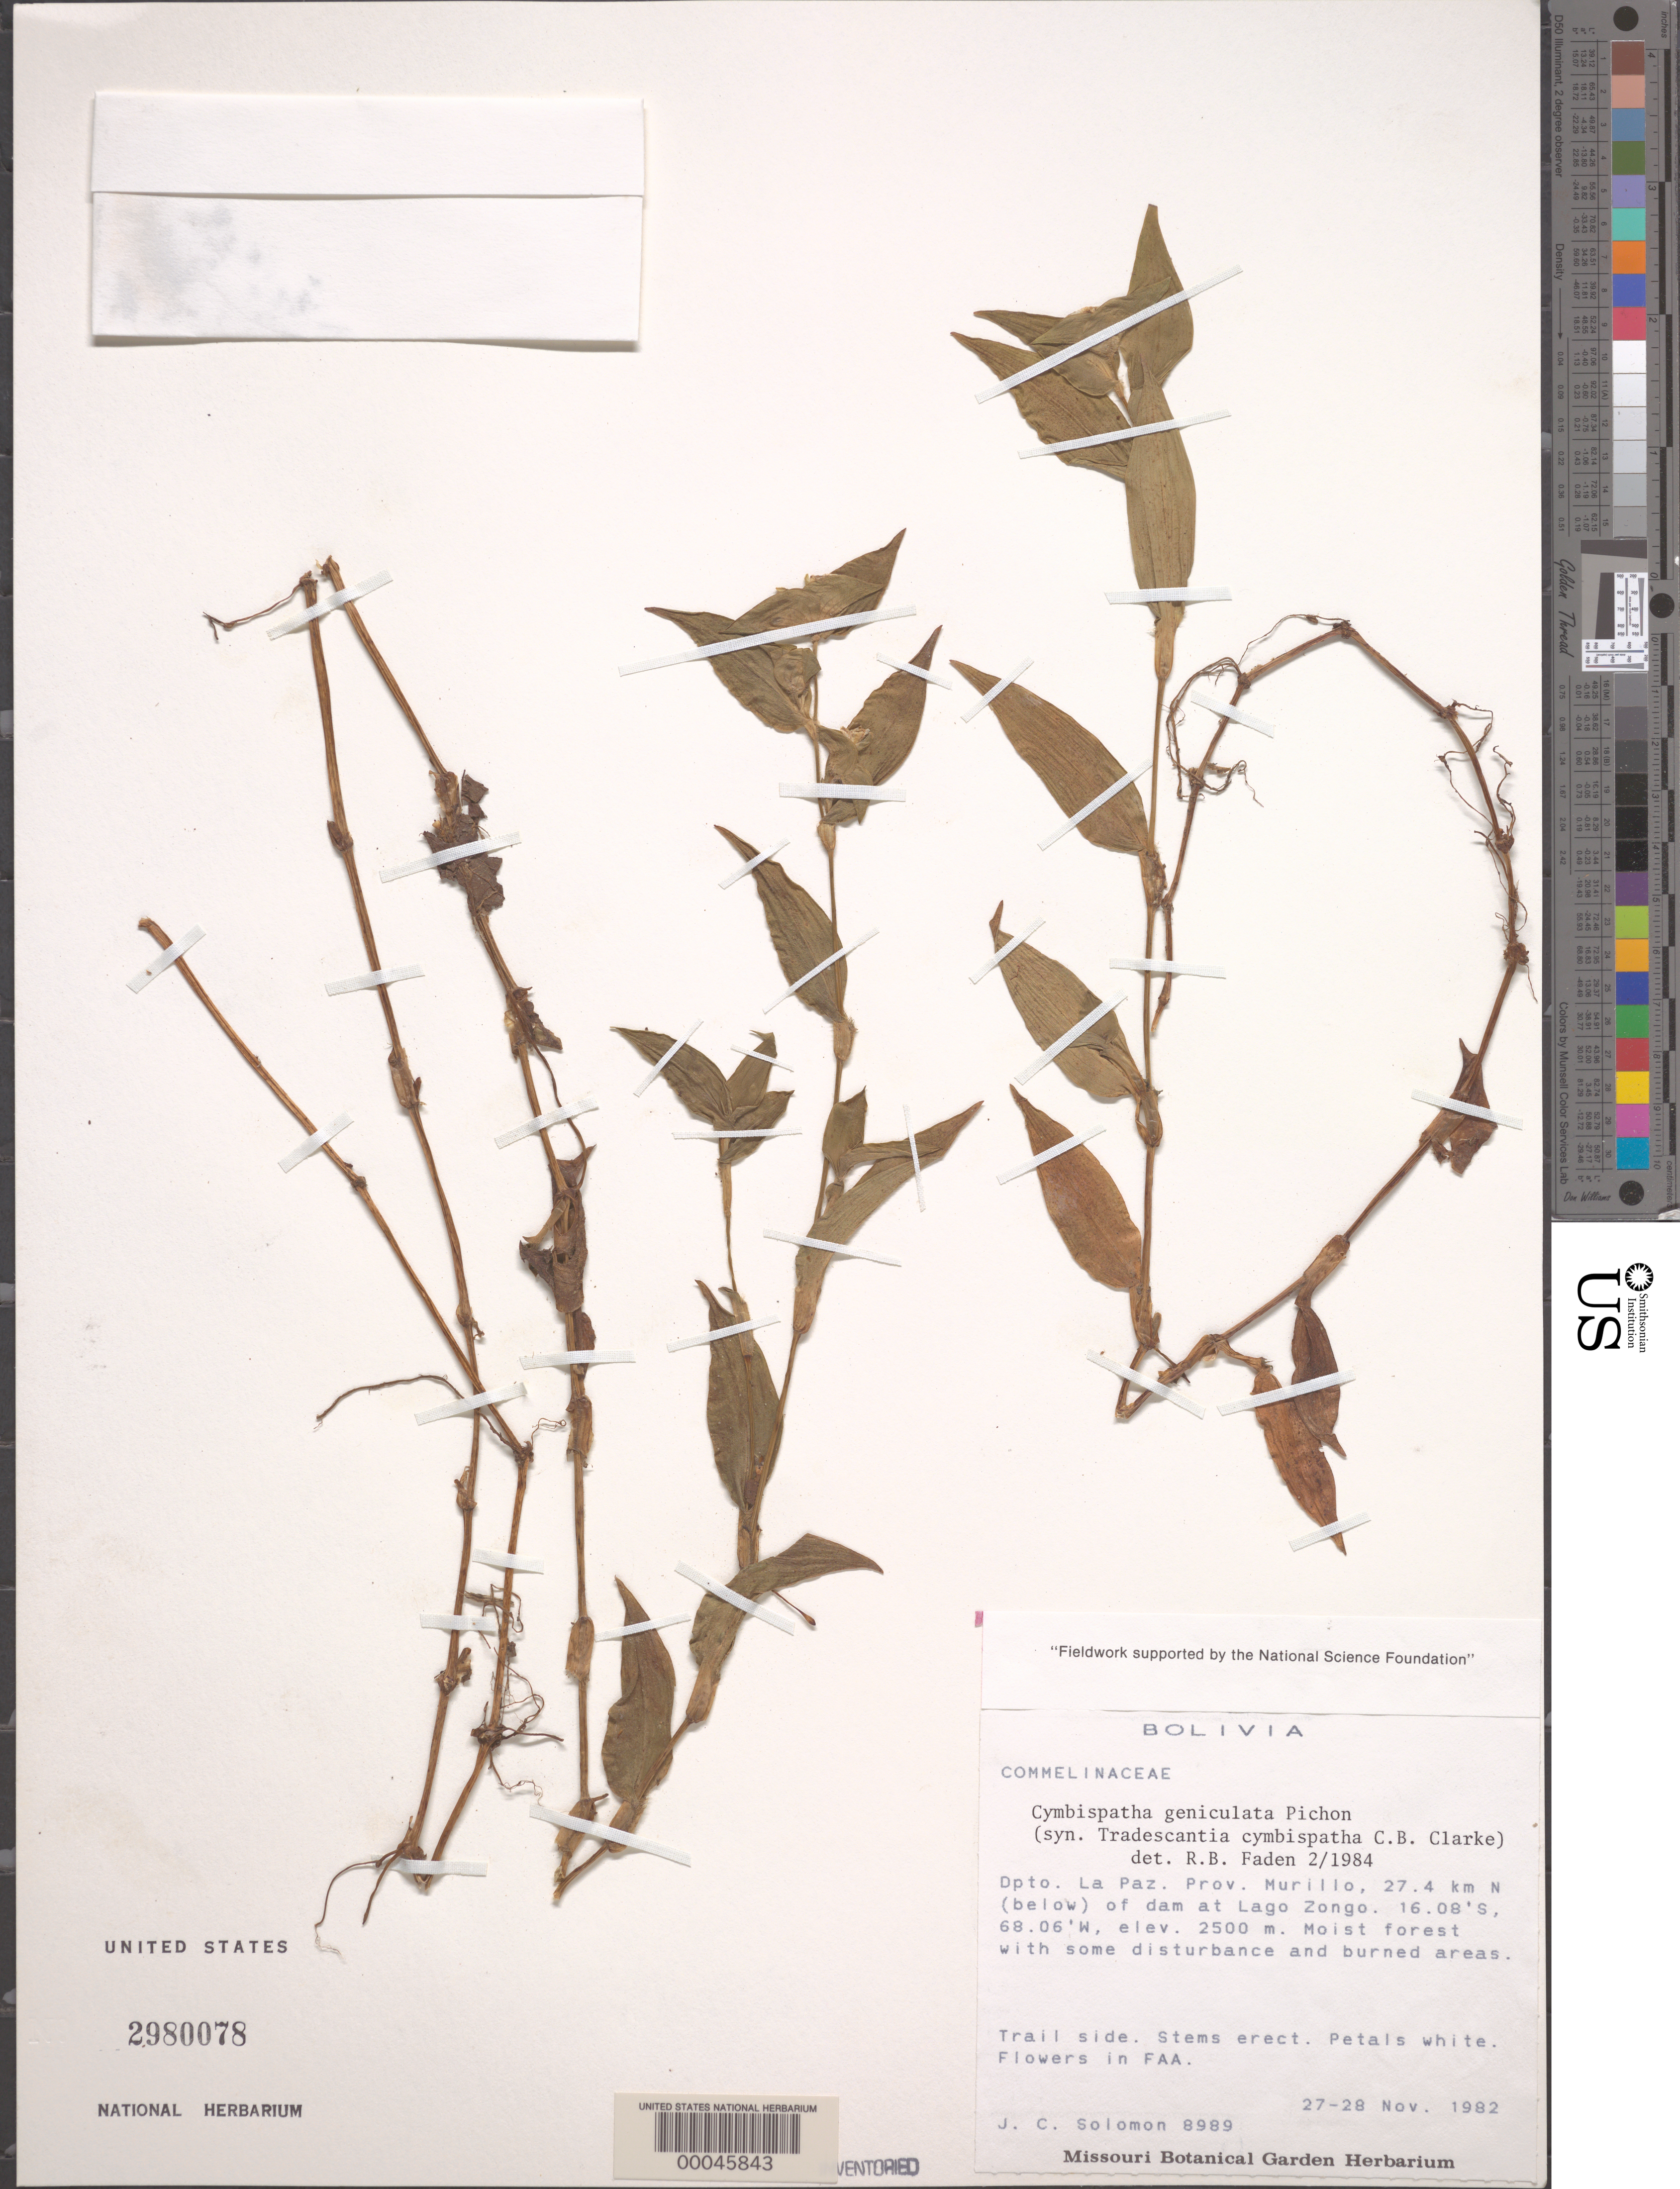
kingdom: Plantae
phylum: Tracheophyta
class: Liliopsida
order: Commelinales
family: Commelinaceae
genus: Tradescantia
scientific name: Tradescantia cymbispatha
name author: C.B. Clarke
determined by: Faden, Robert B., (US), Smithsonian Institution - National Museum of Natural History (UNITED STATES)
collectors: J. C. Solomon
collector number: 8989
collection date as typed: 27 Nov 1982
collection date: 1982-11-27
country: Bolivia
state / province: La Paz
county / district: Murillo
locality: Lago Zongo, below north dam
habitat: Trailside, moist forest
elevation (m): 2500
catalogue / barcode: US 2980078